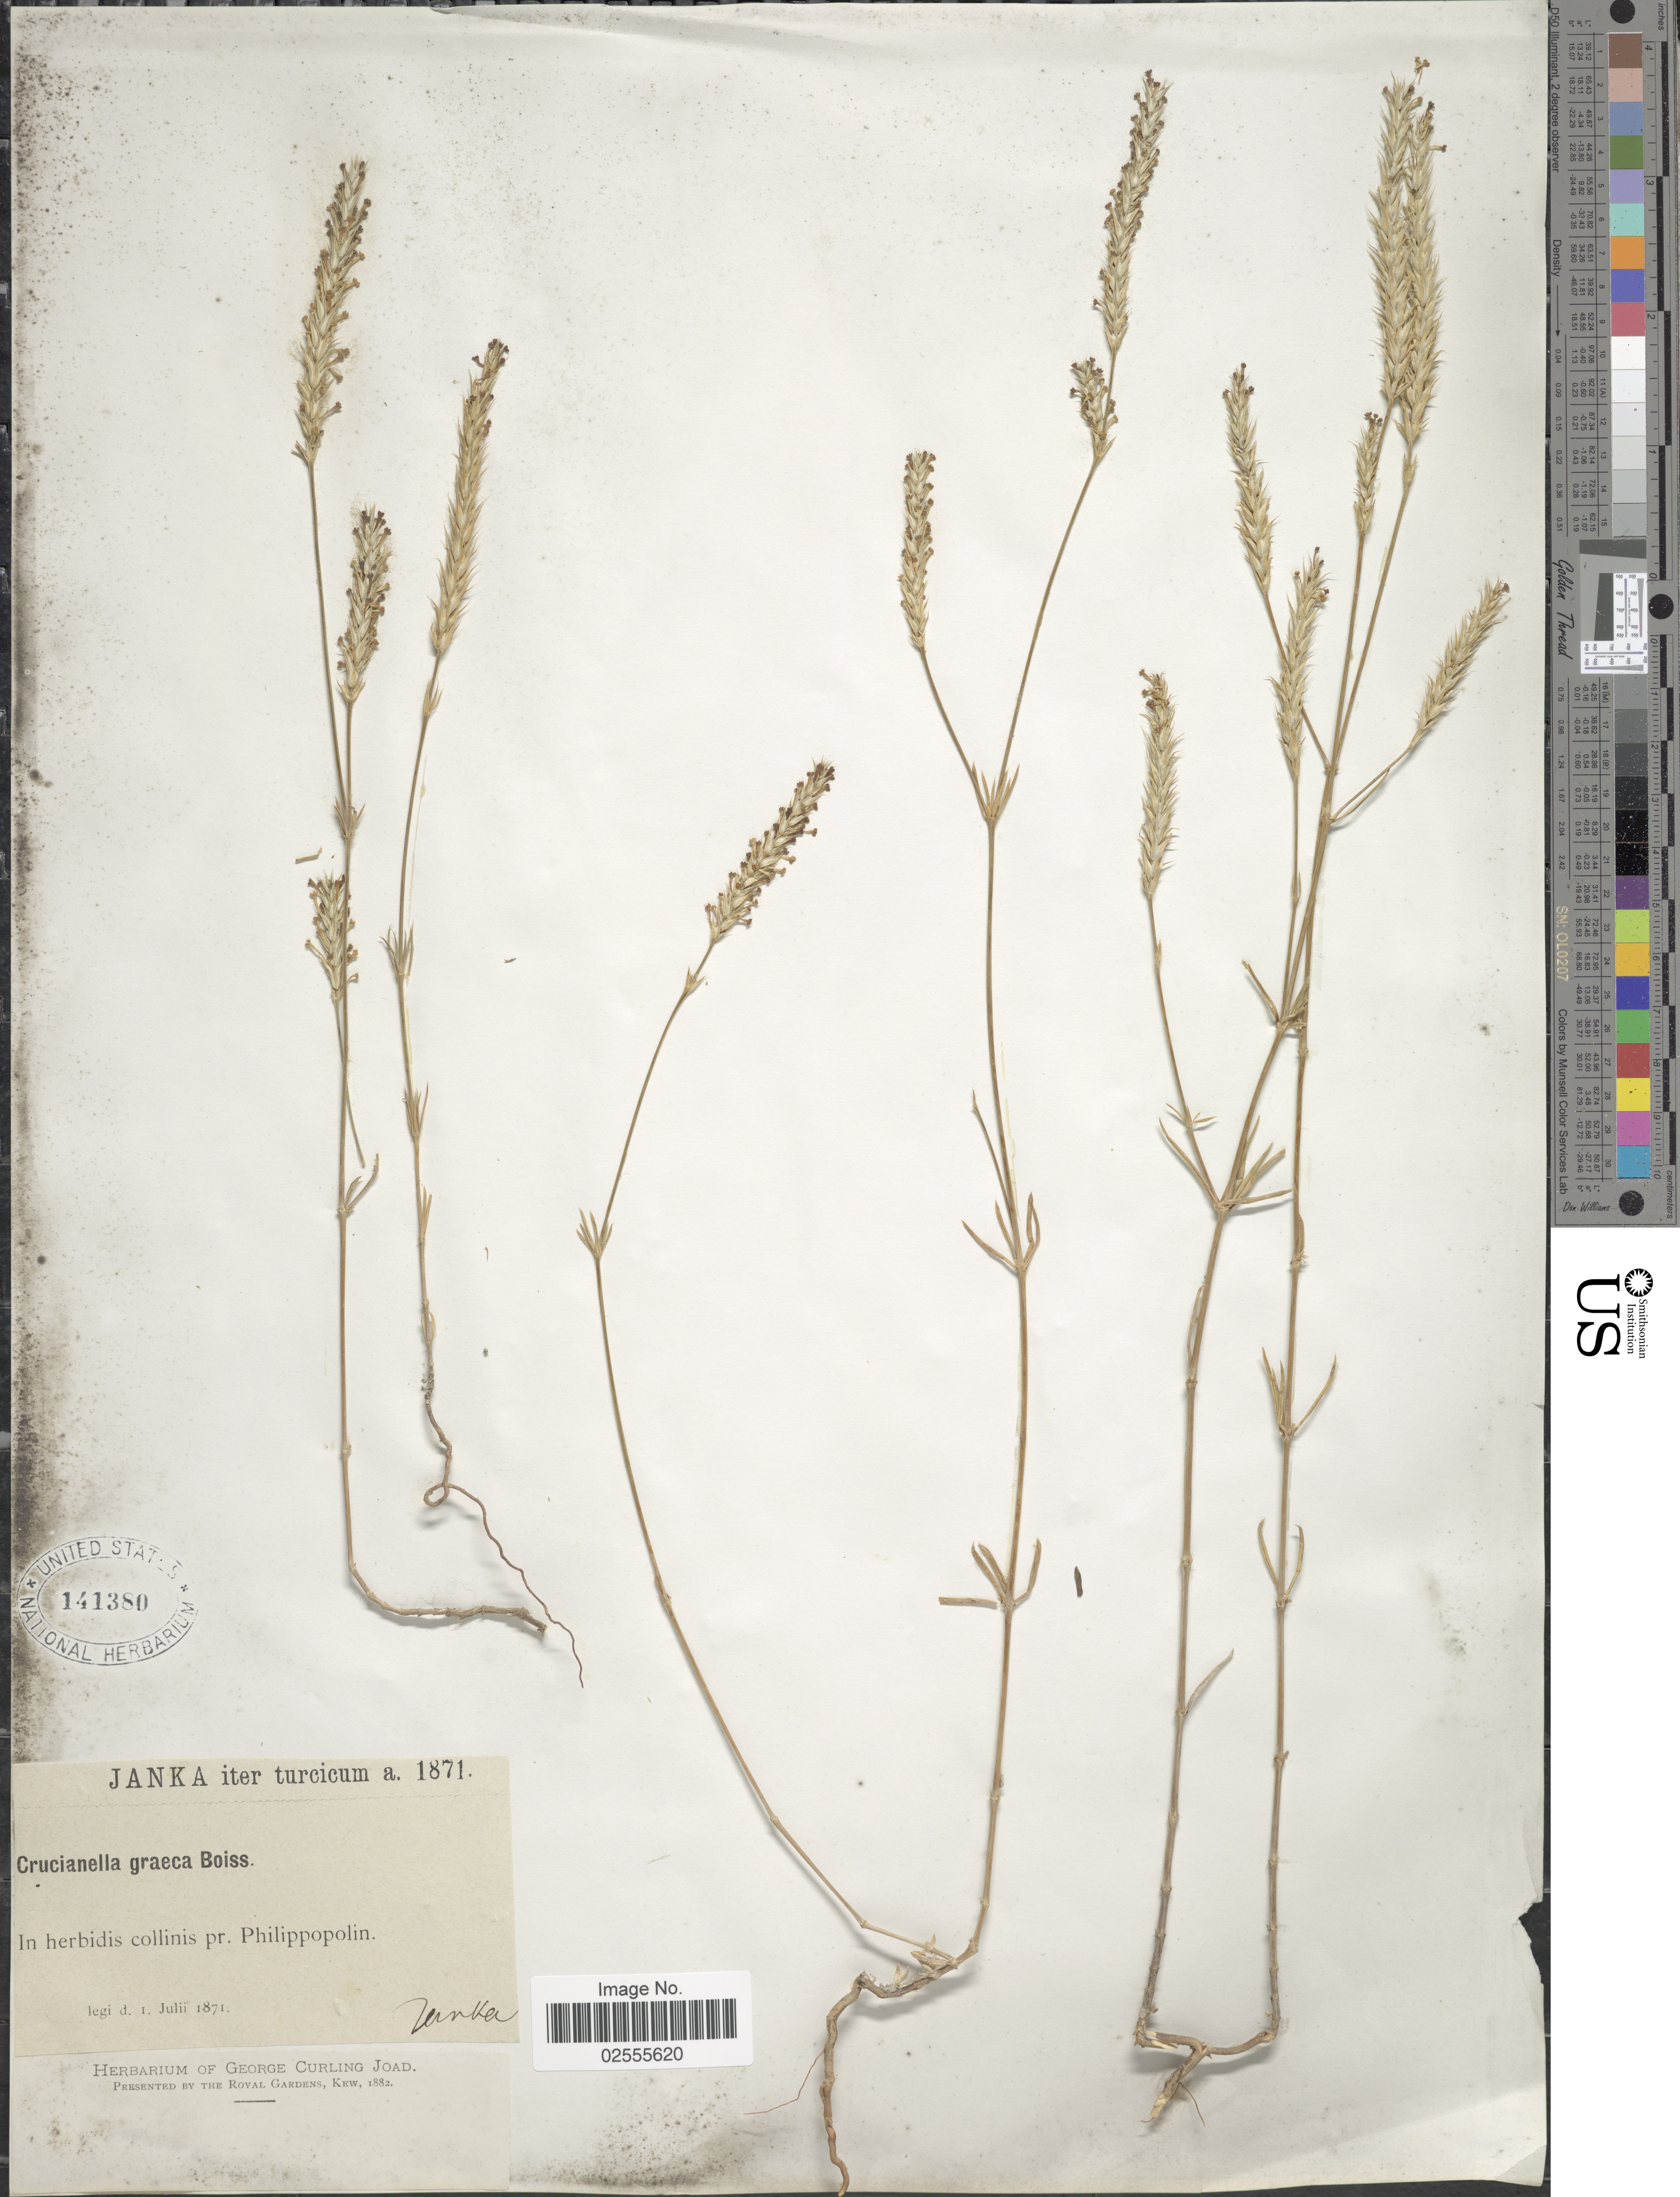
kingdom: Plantae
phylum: Tracheophyta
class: Magnoliopsida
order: Gentianales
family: Rubiaceae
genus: Crucianella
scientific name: Crucianella graeca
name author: Boiss.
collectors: V. Janka von Bulcs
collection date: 1871-07-01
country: Syria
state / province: As Suwayda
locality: Iter turcicum, In herbidis collinis pr. Philippopolin.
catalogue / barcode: US 141380